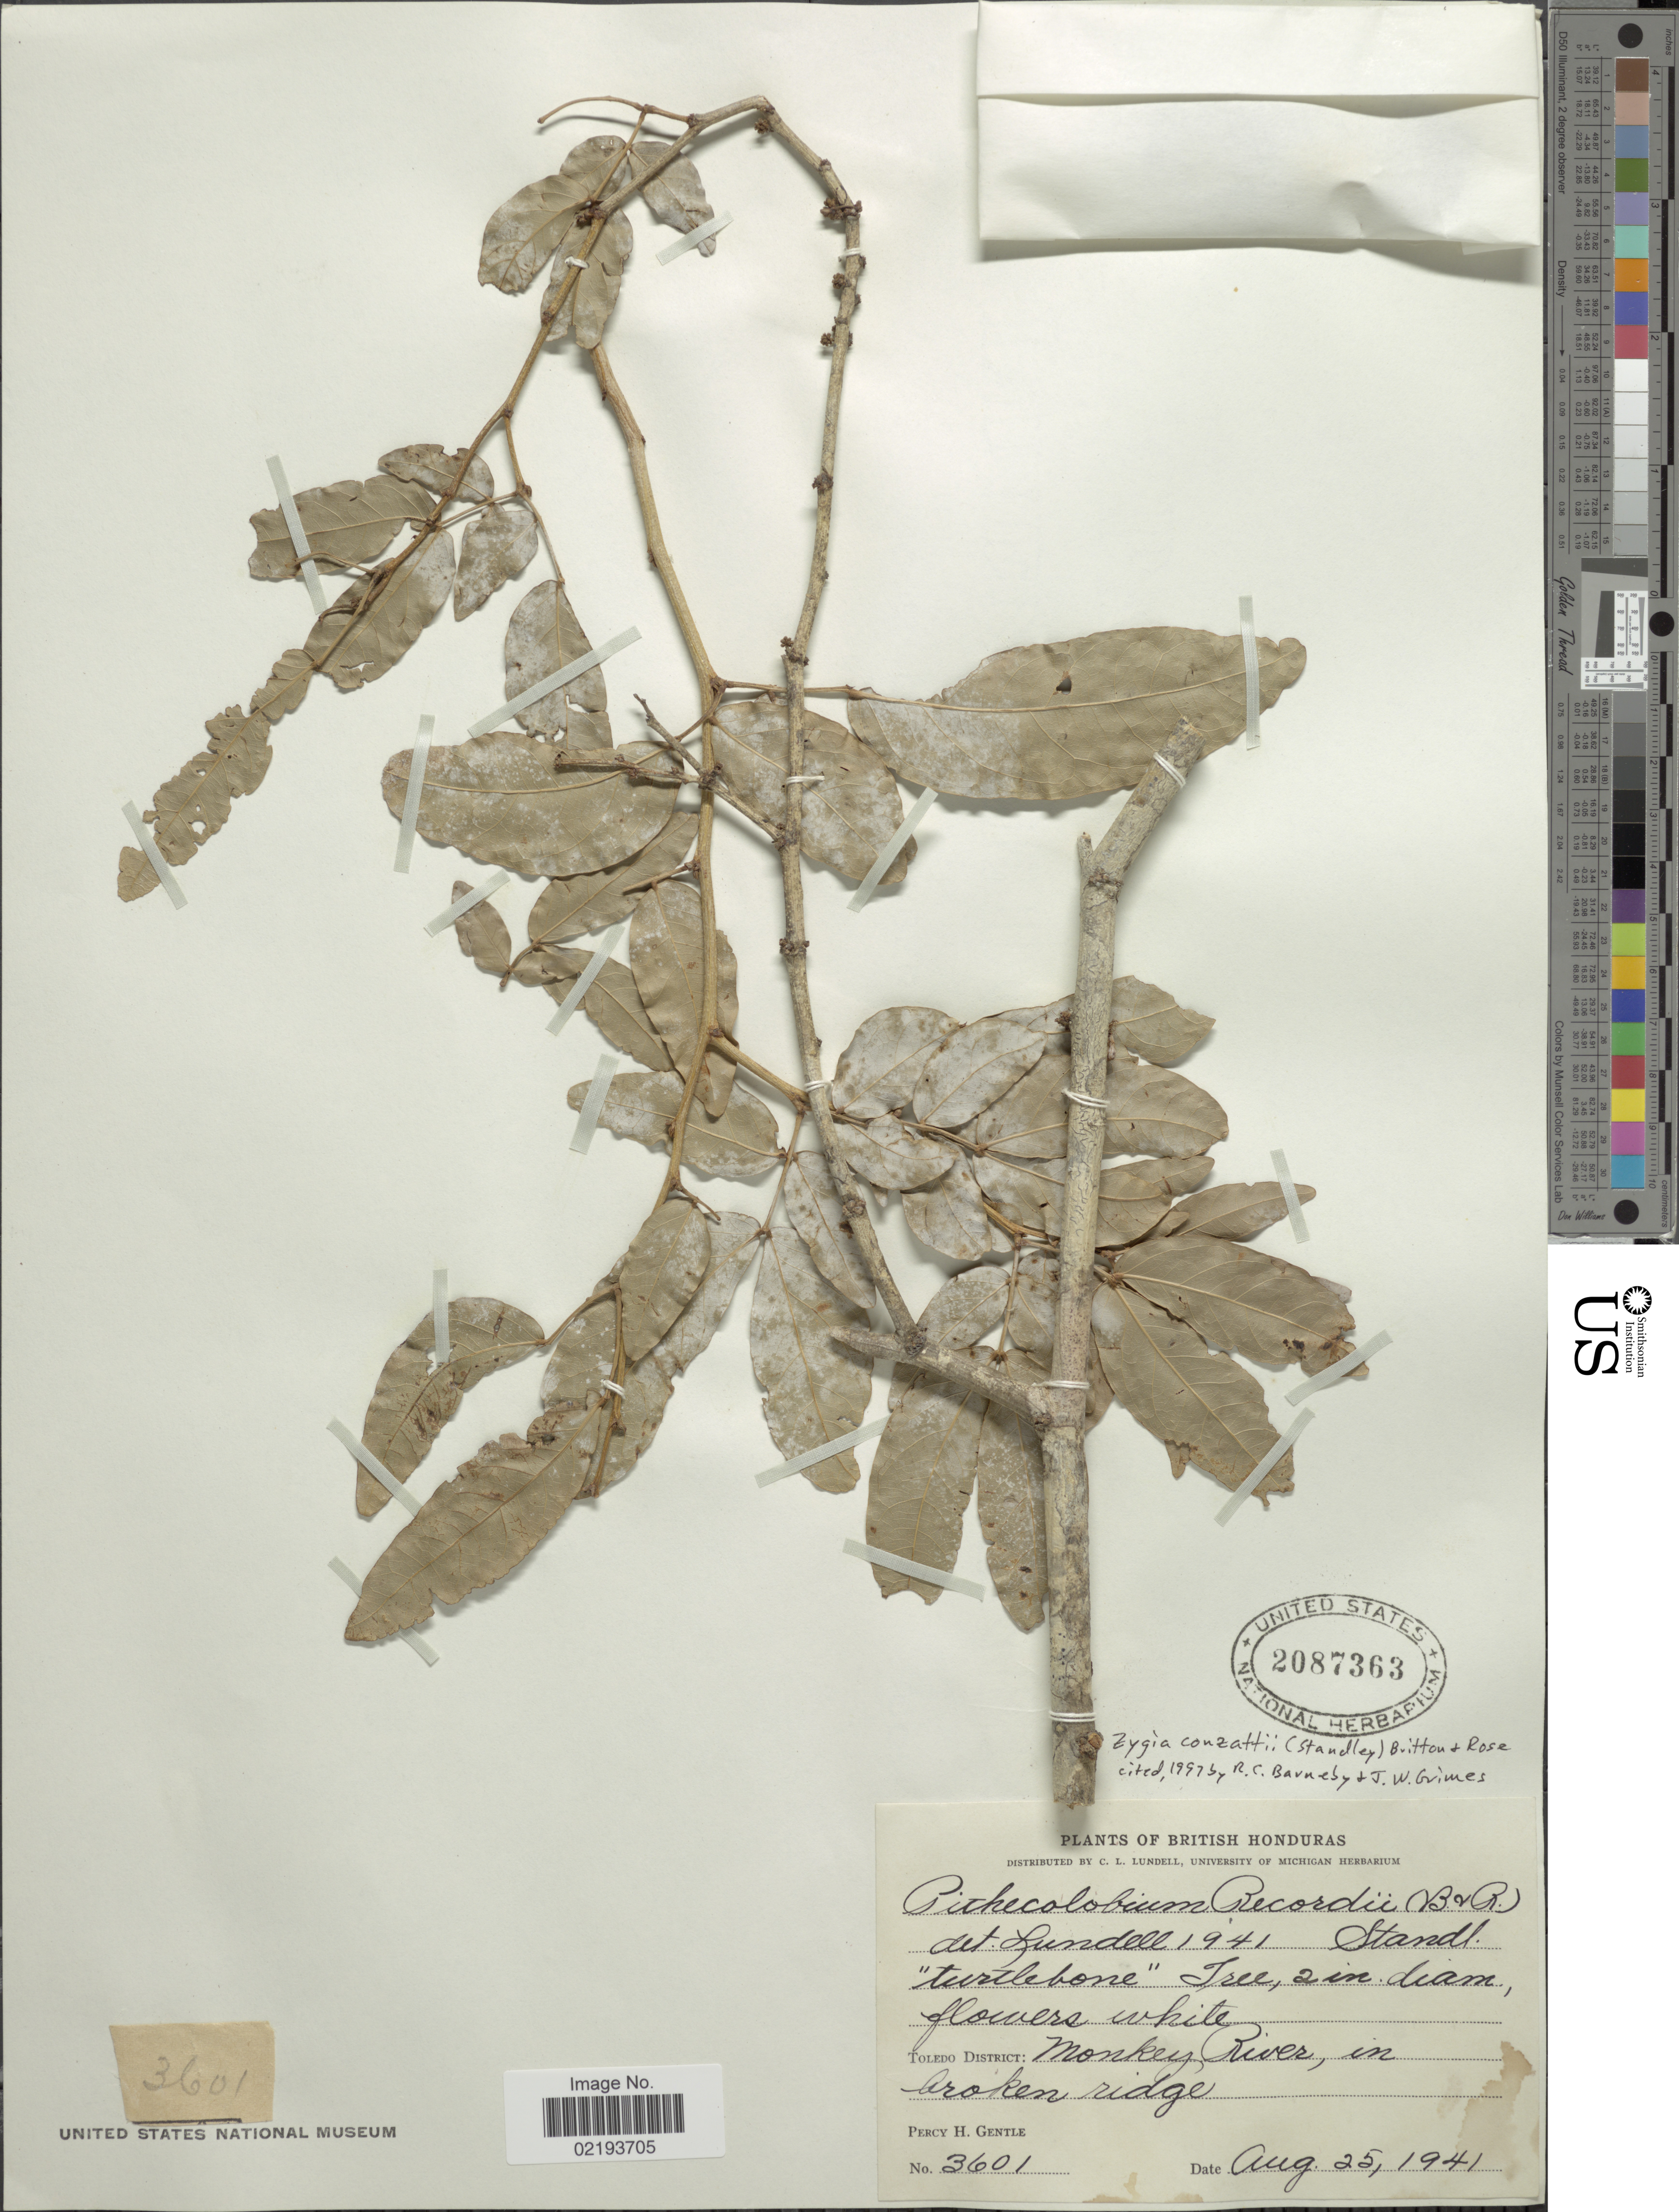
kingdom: Plantae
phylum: Tracheophyta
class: Magnoliopsida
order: Fabales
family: Fabaceae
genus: Zygia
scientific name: Zygia conzattii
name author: (Standl.) Britton & Rose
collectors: P. H. Gentle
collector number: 3601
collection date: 1941-08-25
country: Belize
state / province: Toledo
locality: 'turtlebone', British Honduras, Toledo District: Monkey River, in broken ridge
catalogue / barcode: US 2087363